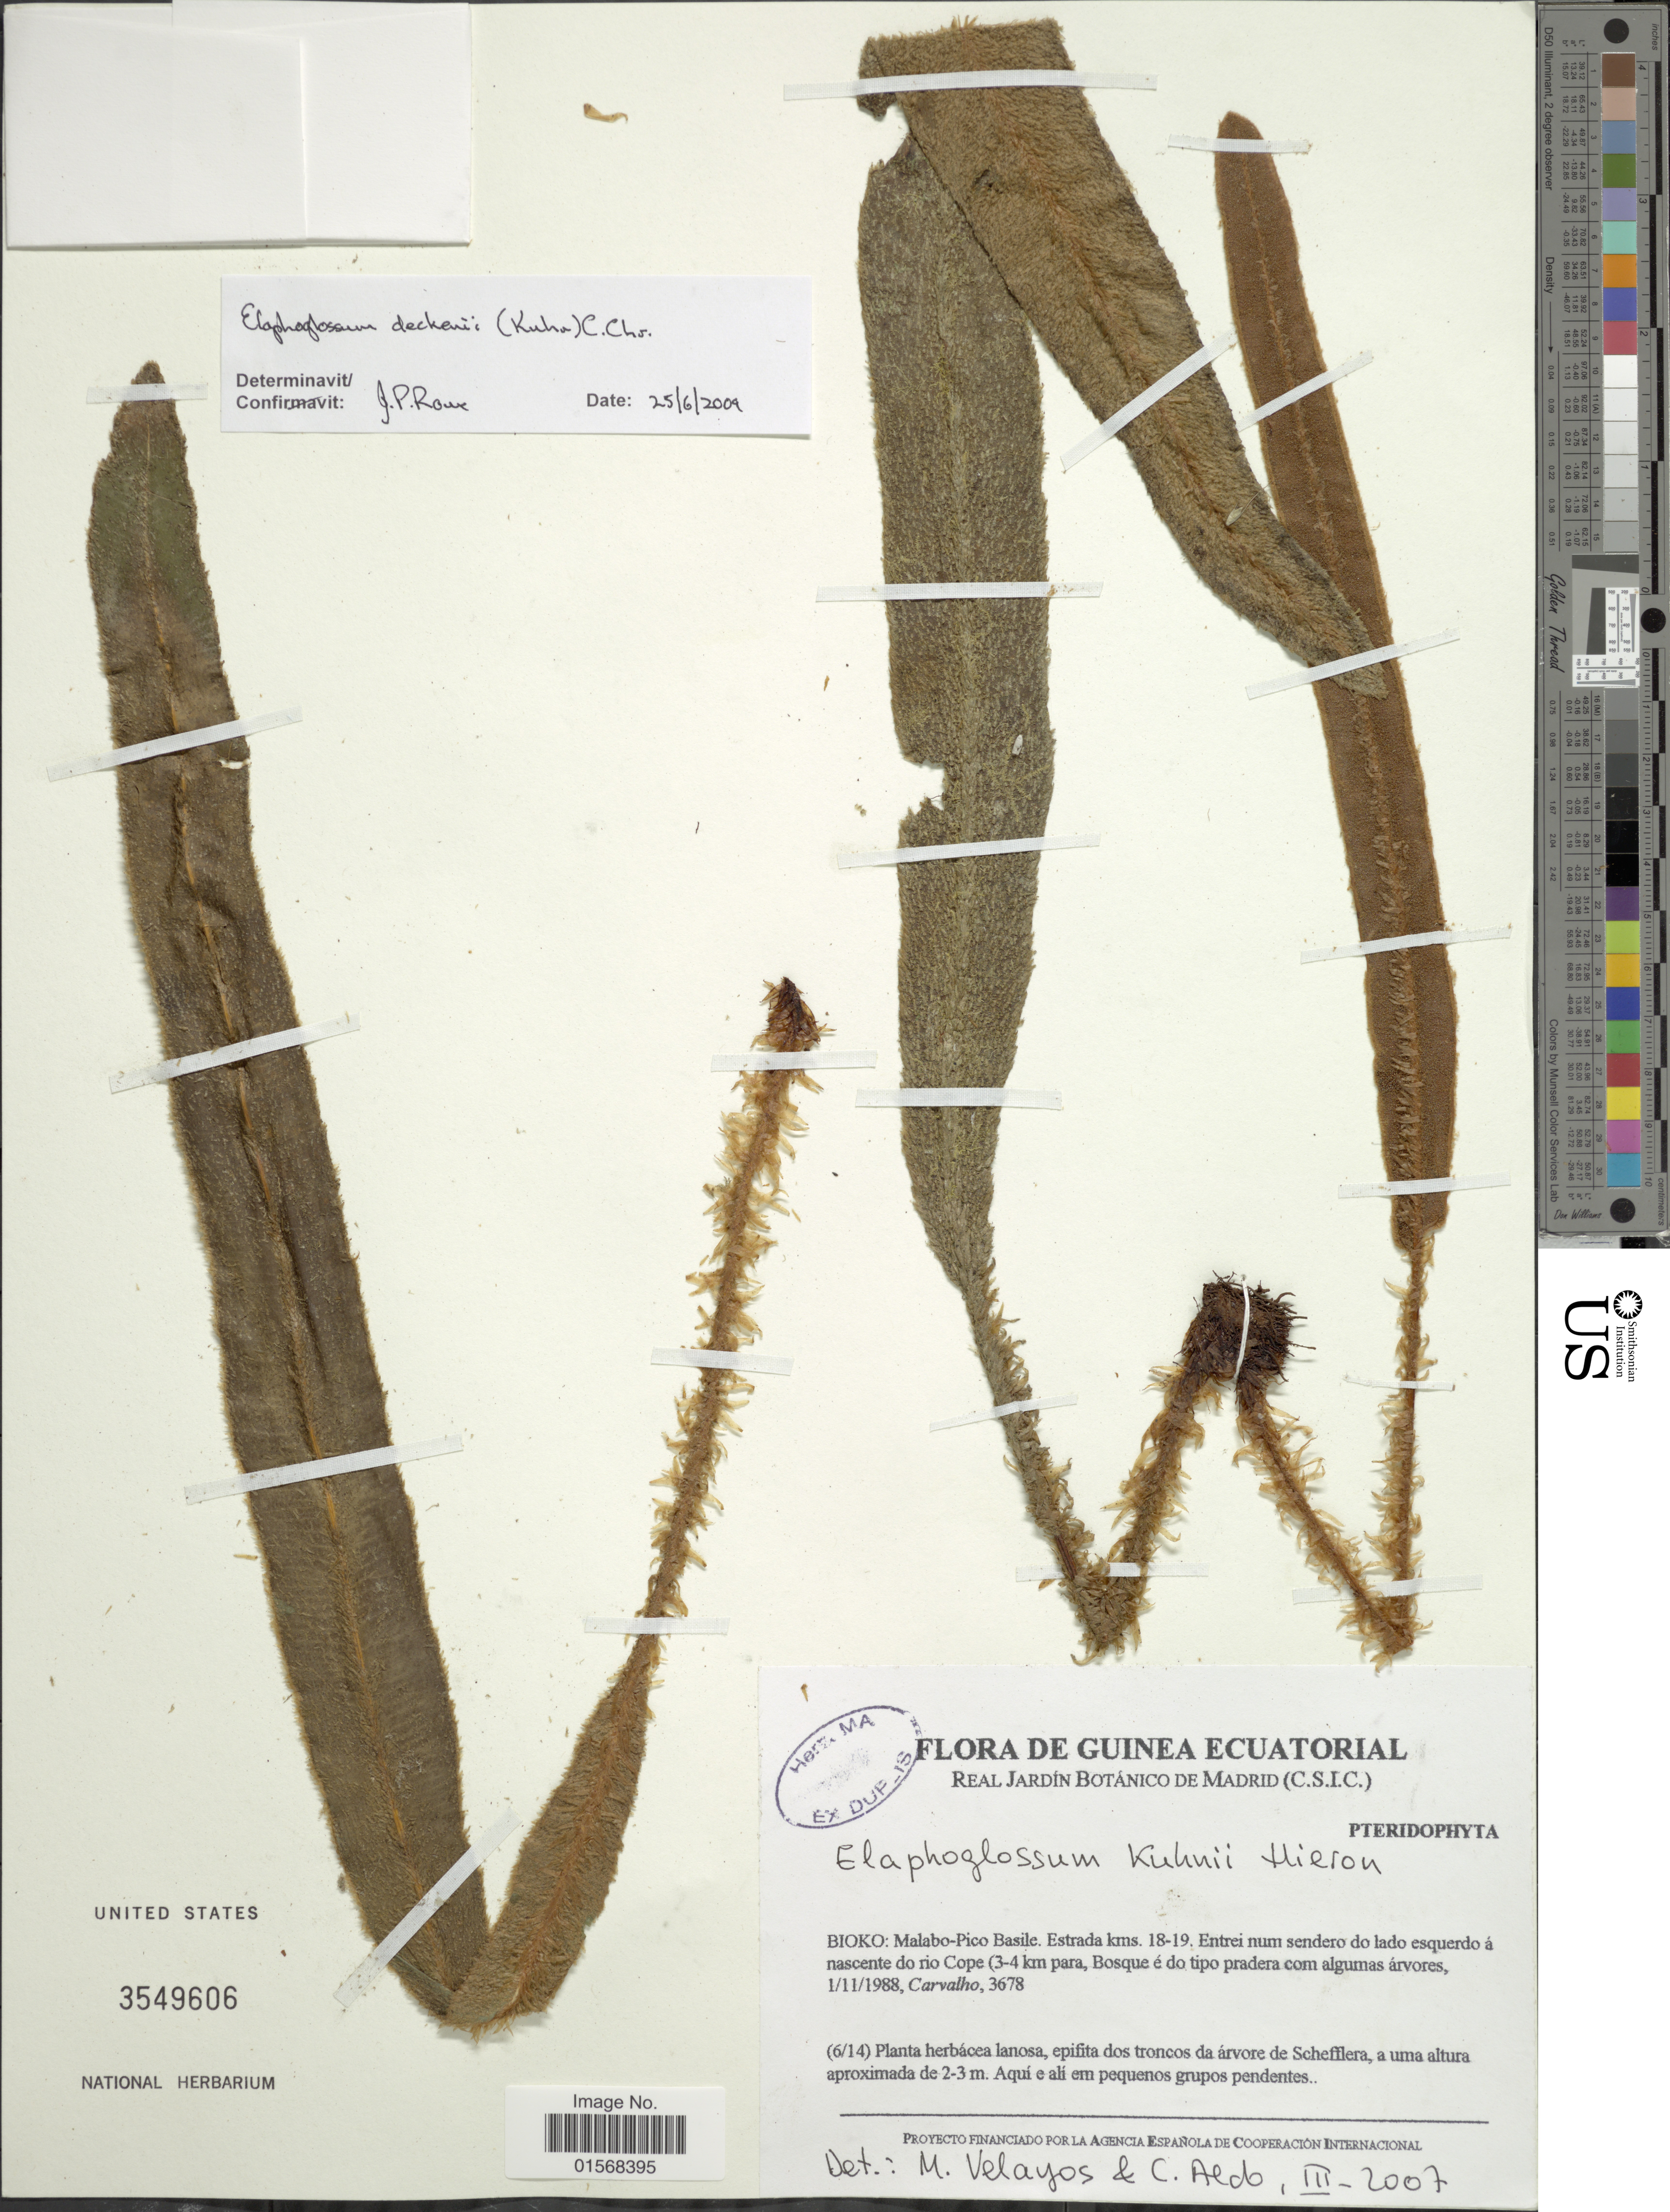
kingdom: Plantae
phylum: Tracheophyta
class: Polypodiopsida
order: Polypodiales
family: Dryopteridaceae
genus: Elaphoglossum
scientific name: Elaphoglossum deckenii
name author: (Kuhn) C. Chr.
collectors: Carvalho, --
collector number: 3678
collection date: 1988-11-01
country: Equatorial Guinea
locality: Guinea Equatorial, Bioko: Malabo-Pico Basile. Estrada kms. 18-19. Entrei num sendero do lado esquerdo a nascente do rio Cope (3-4 km para, Bosque e do tipo pradera com algumas arvores).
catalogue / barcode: US 3549606